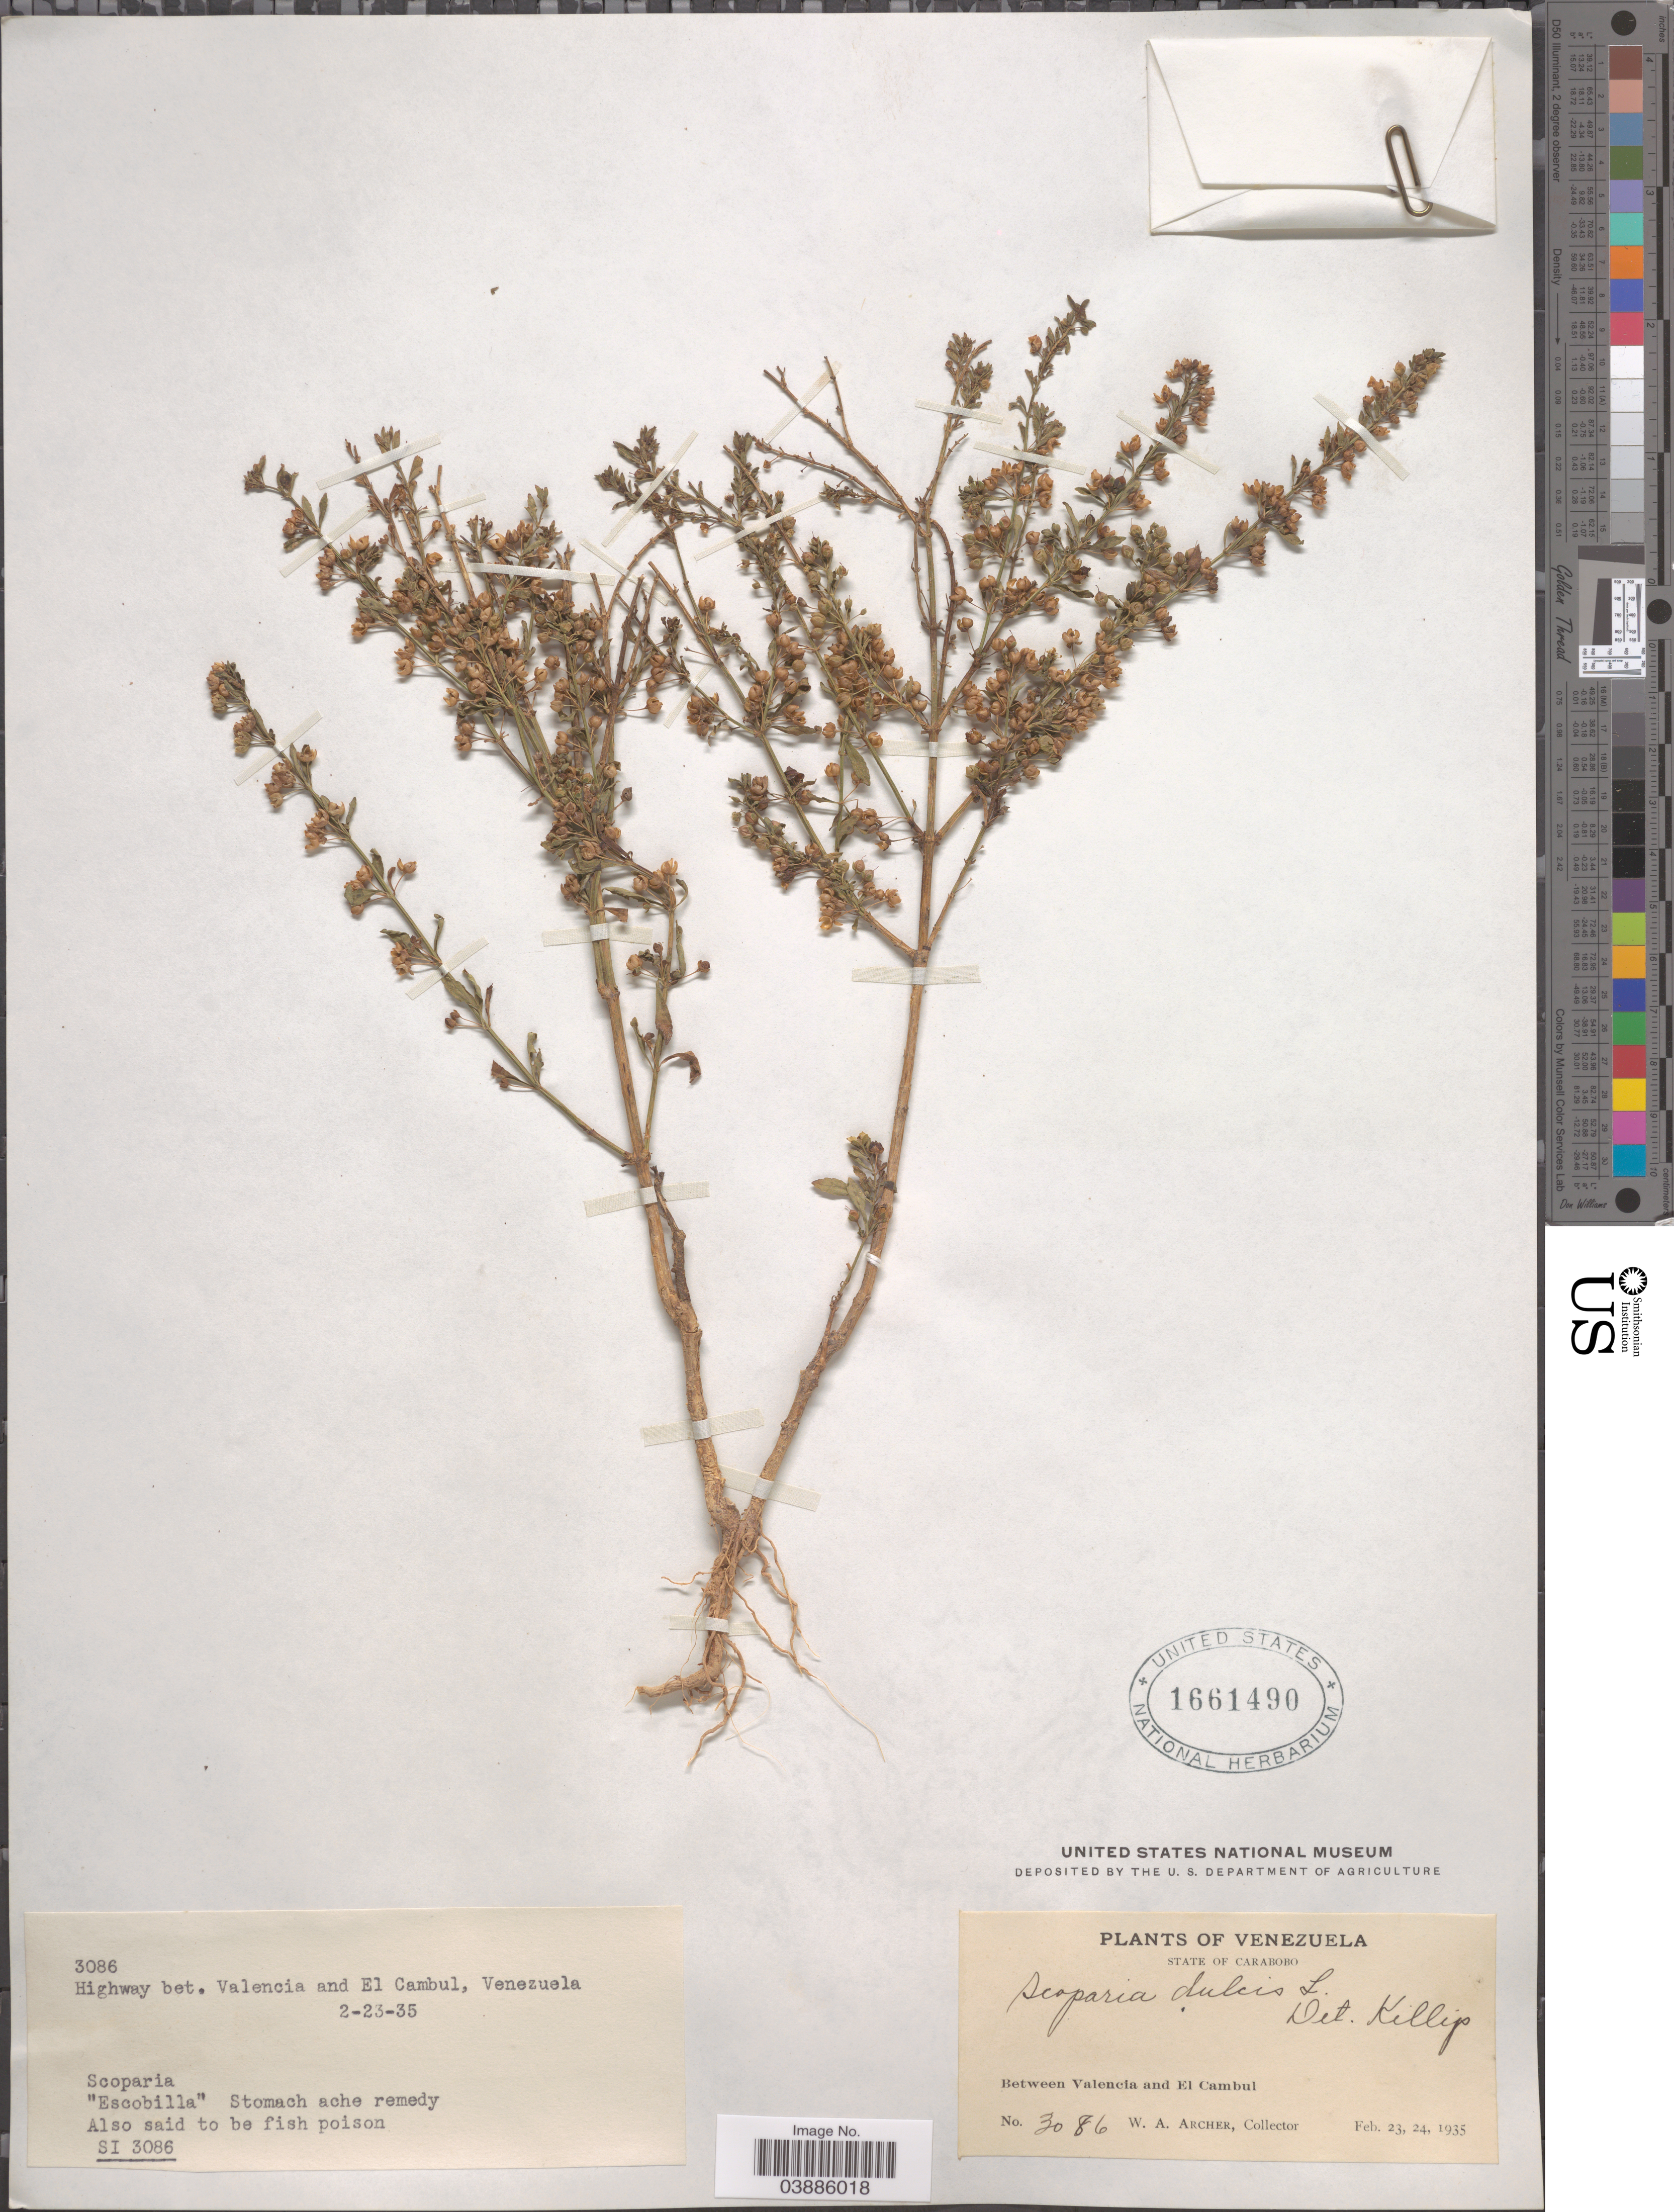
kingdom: Plantae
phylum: Tracheophyta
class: Magnoliopsida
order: Lamiales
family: Plantaginaceae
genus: Scoparia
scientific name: Scoparia dulcis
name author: L.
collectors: W. Archer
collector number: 3086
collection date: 1935-02-23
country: Venezuela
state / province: Carabobo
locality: Highway between Valencia and El Cambul.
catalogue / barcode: US 1661490